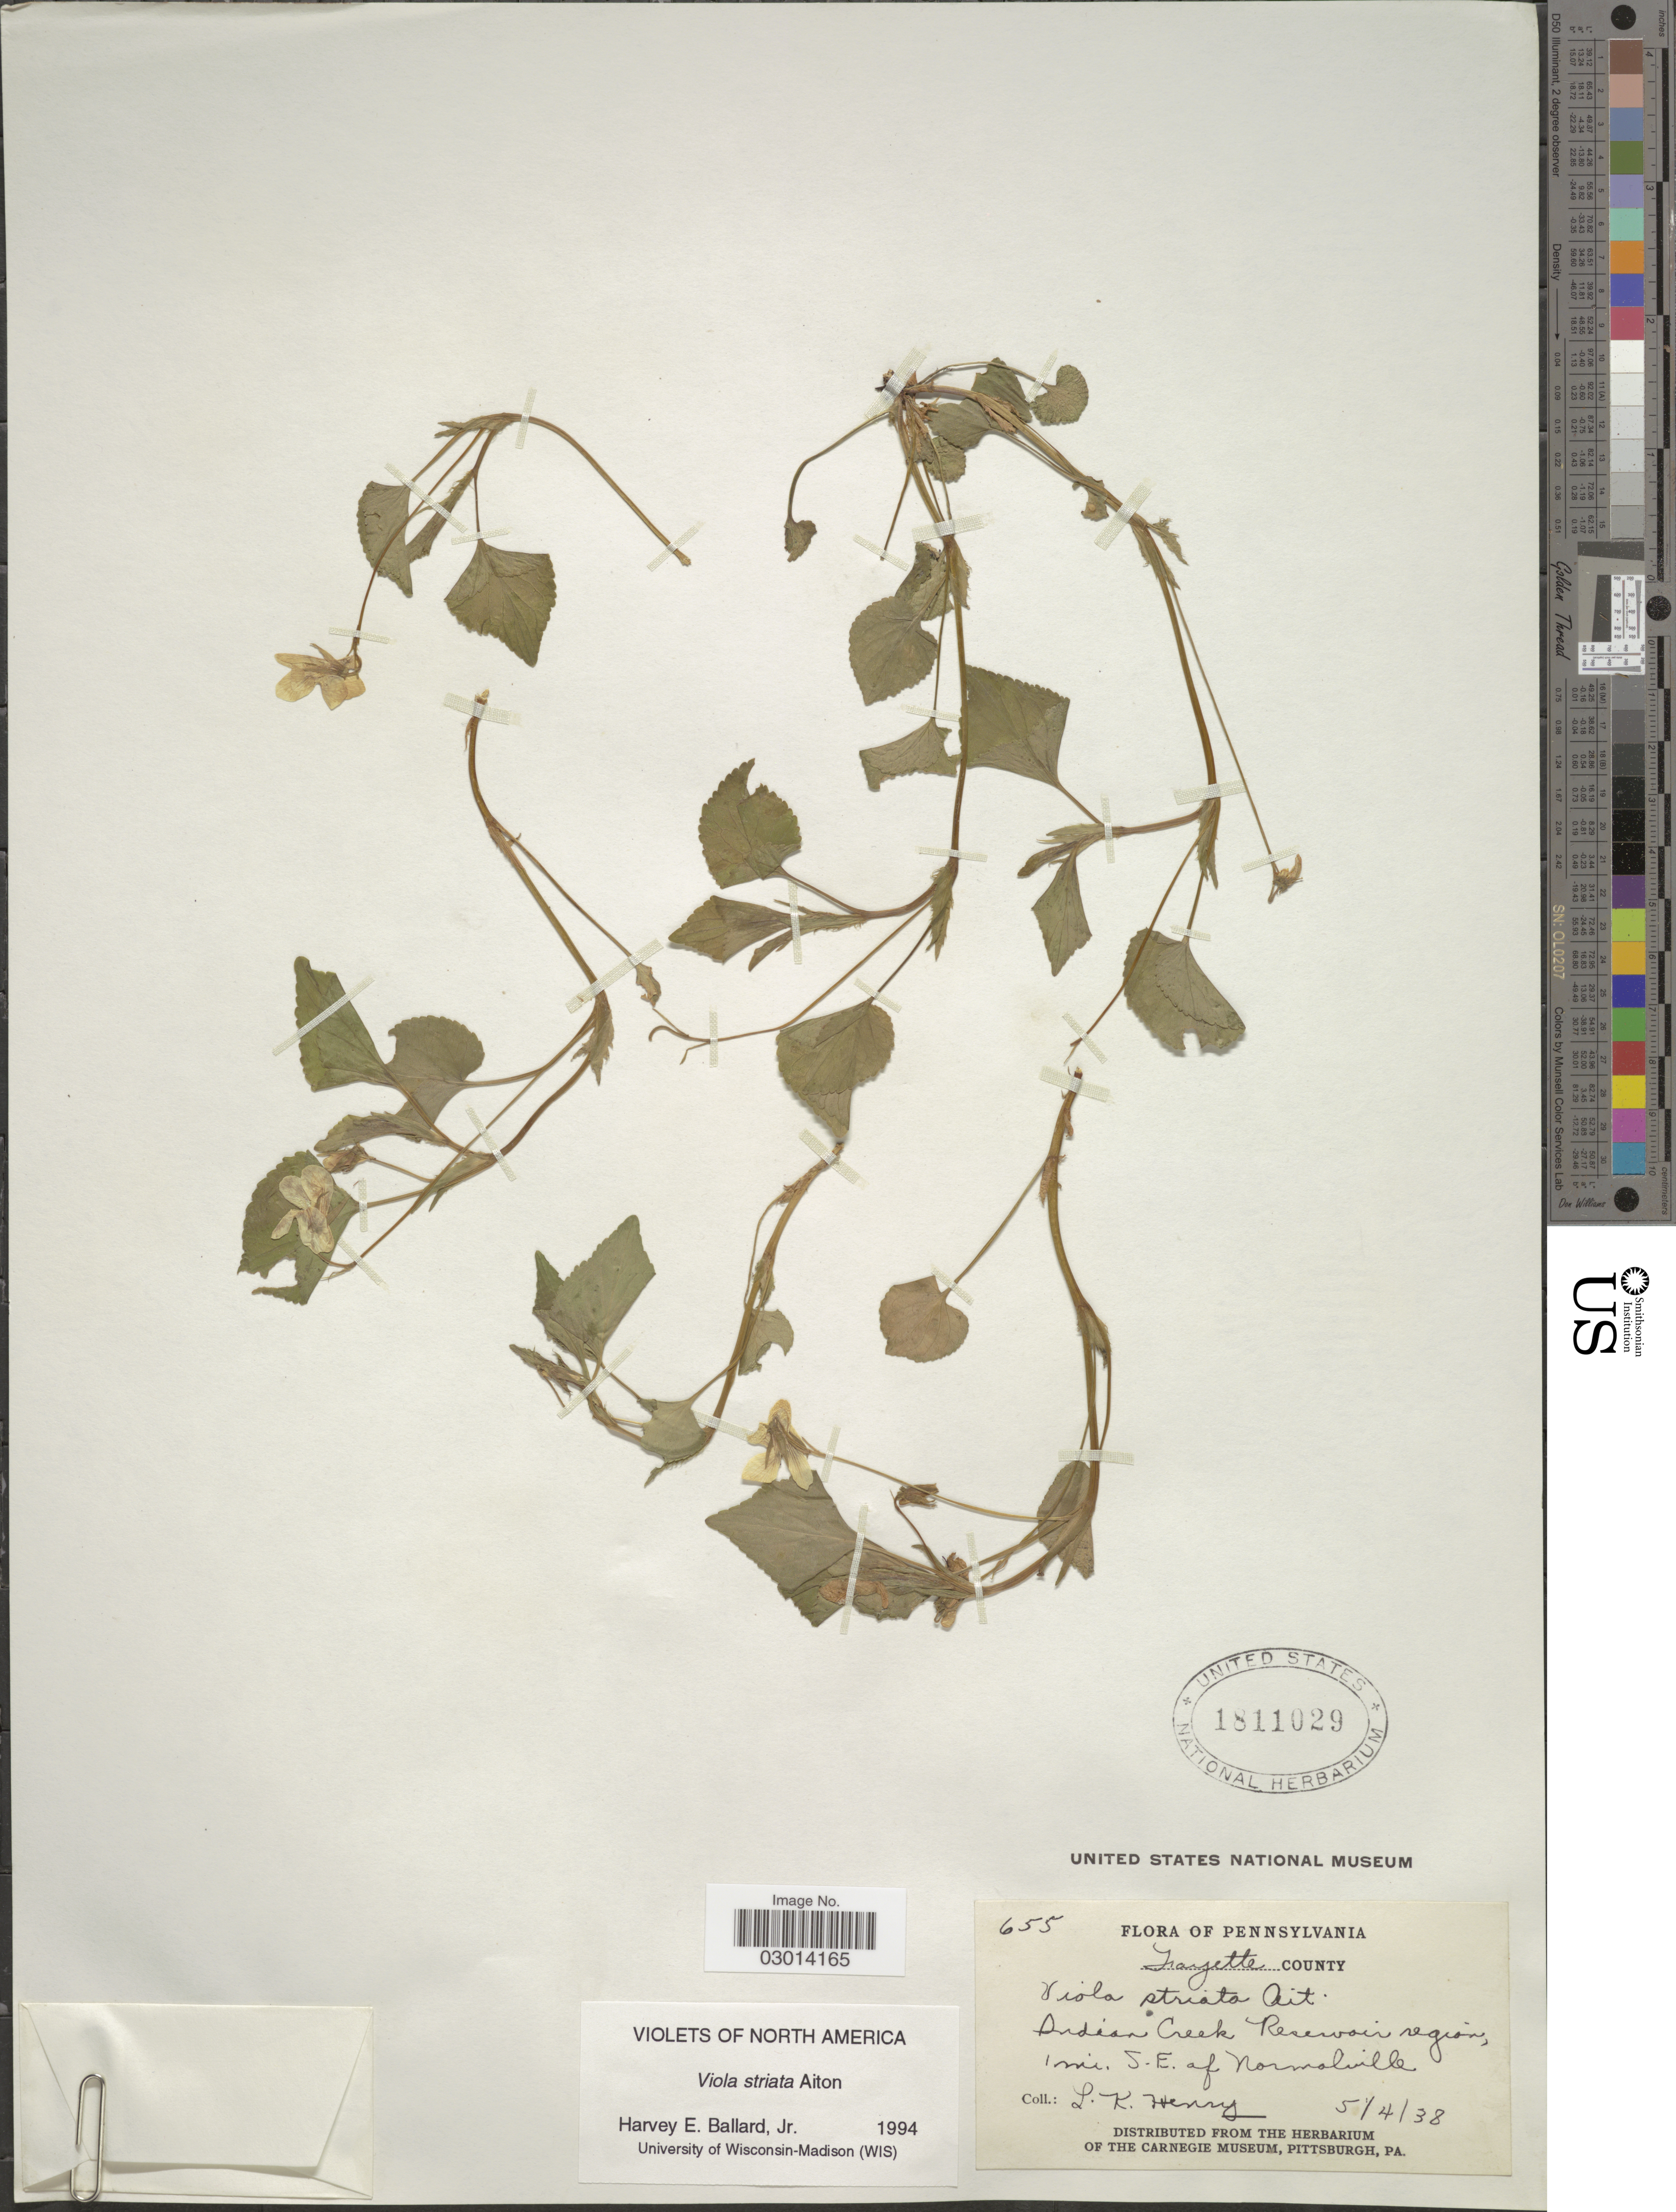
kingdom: Plantae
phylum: Tracheophyta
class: Magnoliopsida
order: Malpighiales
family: Violaceae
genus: Viola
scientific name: Viola rostrata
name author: Pursh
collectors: L. K. Henry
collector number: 655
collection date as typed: Transcribed d/m/y: 4/5/38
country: United States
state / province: Pennsylvania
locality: Fayette County. Indian Creek Reservoir region, 1 mi. S.E. of Normalville.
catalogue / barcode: US 1811029